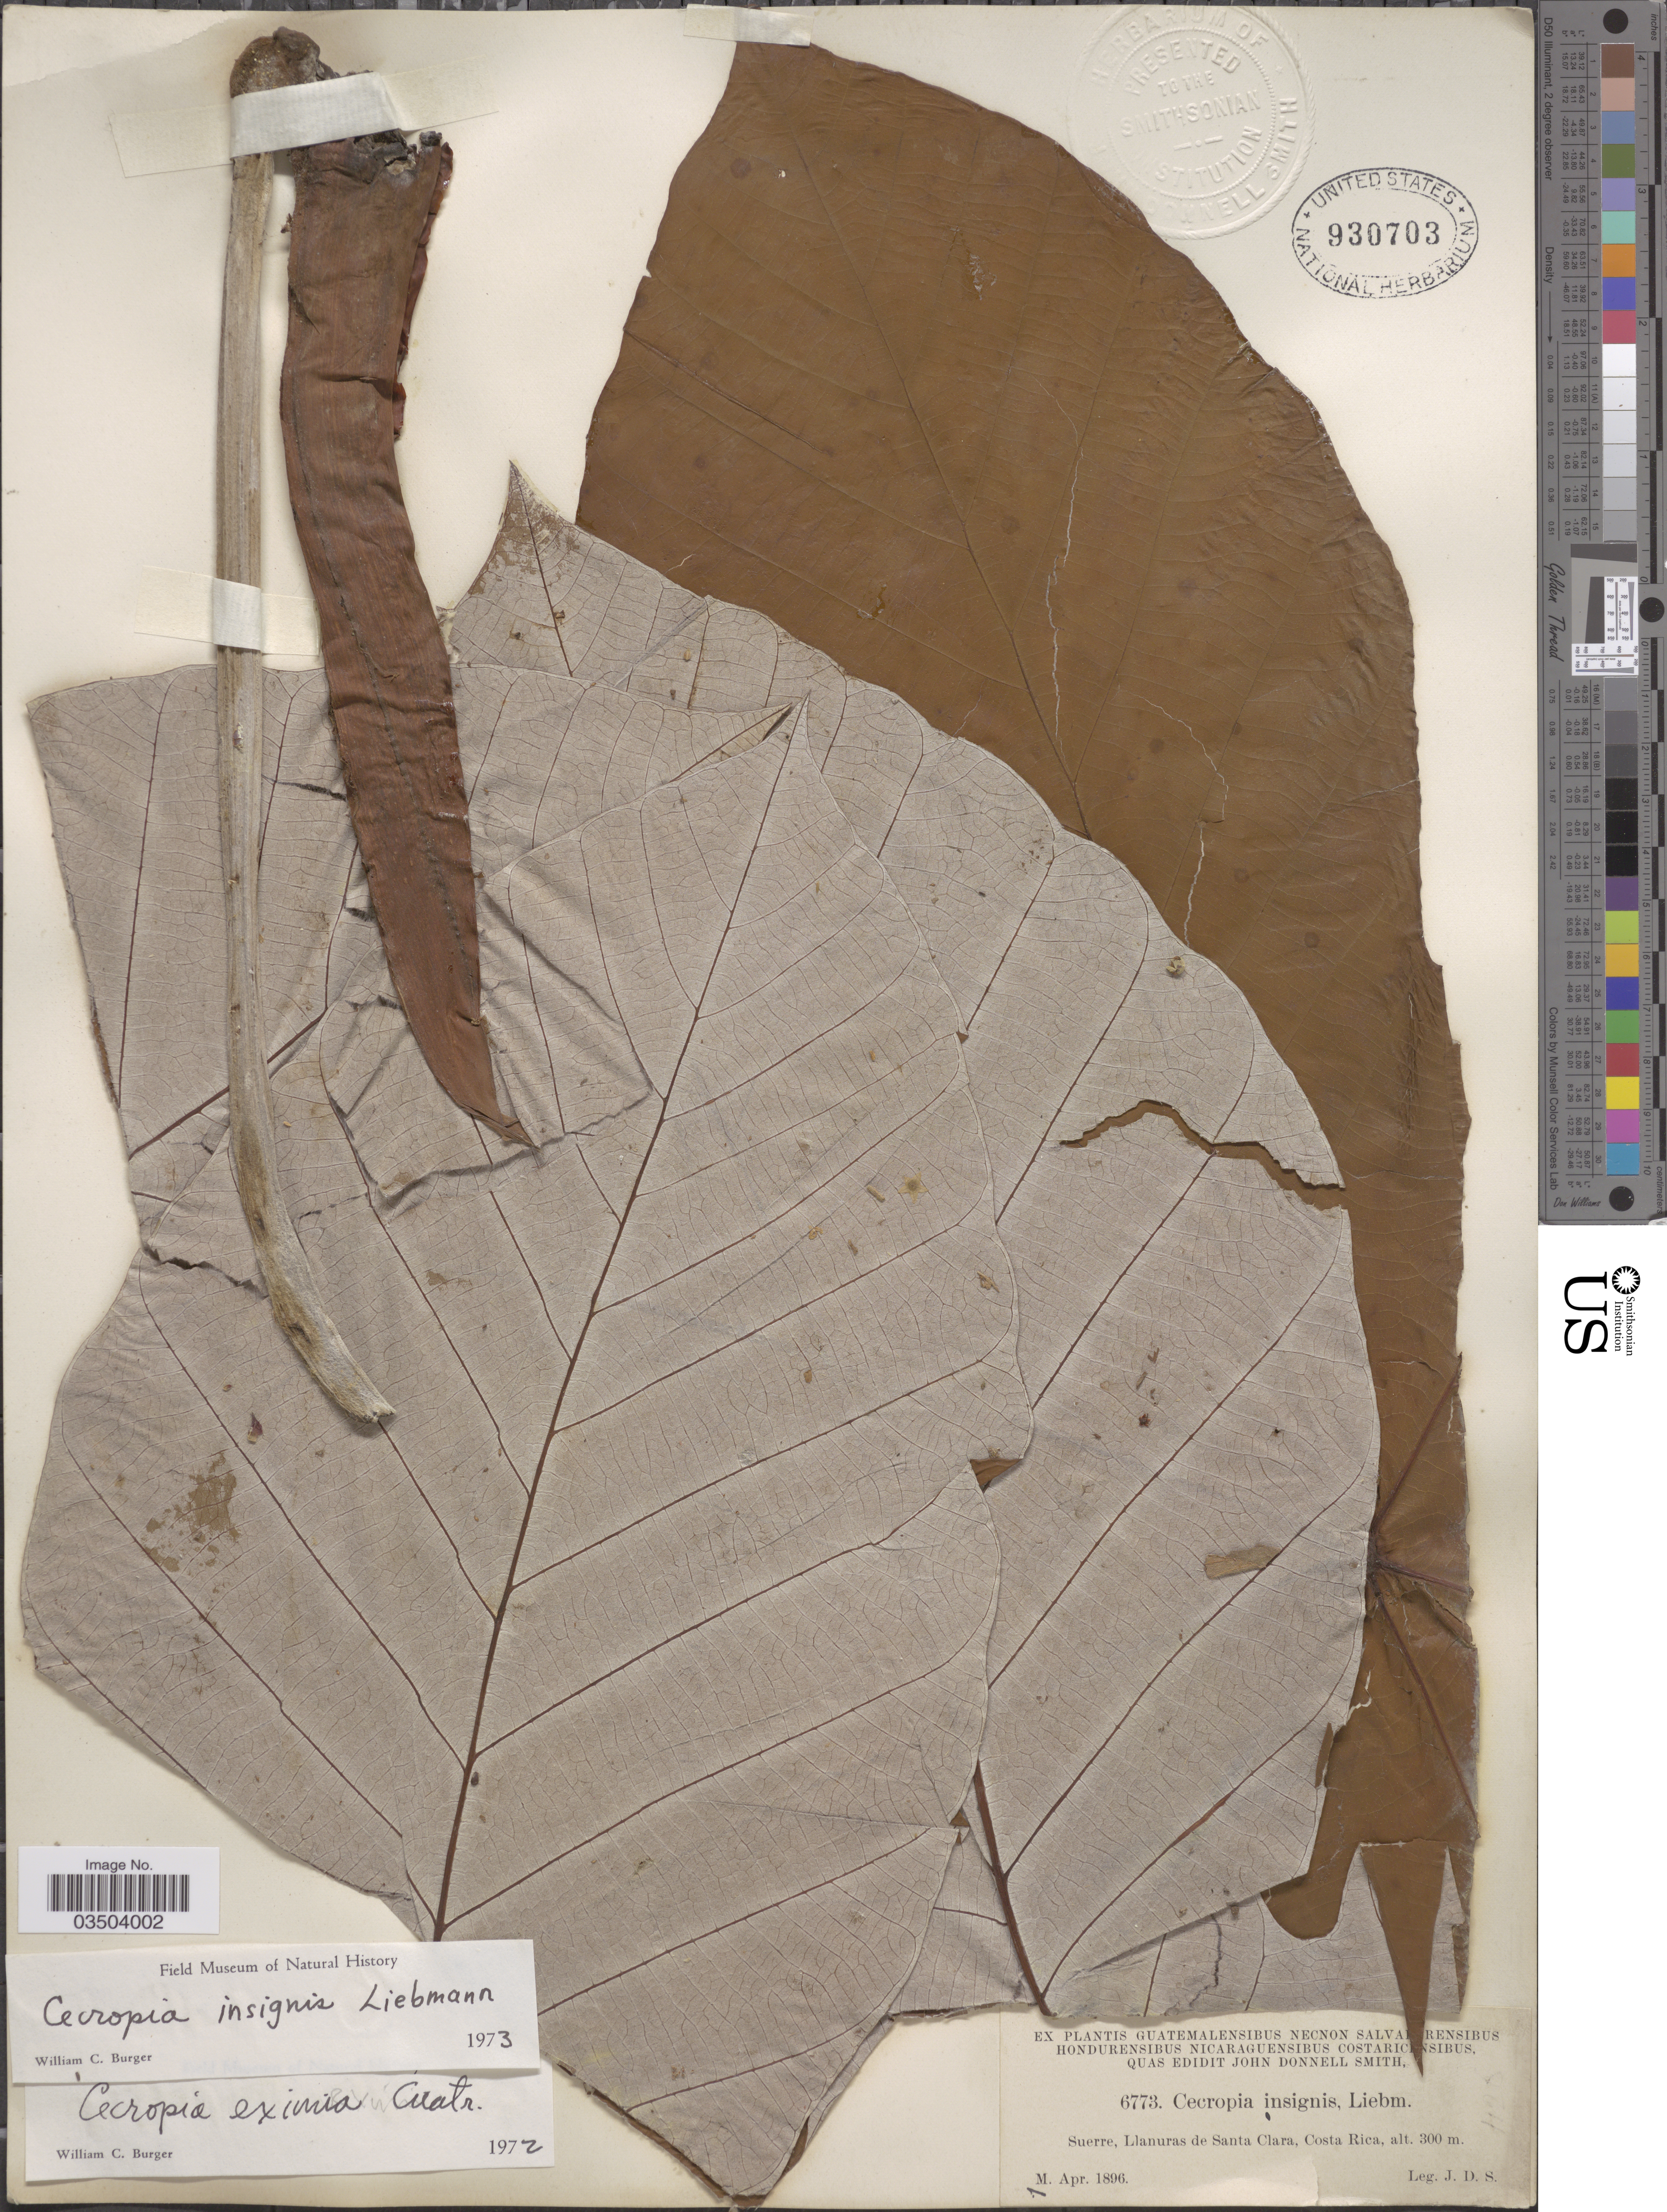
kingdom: Plantae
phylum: Tracheophyta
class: Magnoliopsida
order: Rosales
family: Urticaceae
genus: Cecropia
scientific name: Cecropia insignis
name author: Liebm.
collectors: J. Donnell Smith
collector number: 6773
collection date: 1896-04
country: Costa Rica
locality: Suerre, Llanuras de Santa Clara.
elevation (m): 300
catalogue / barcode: US 930703